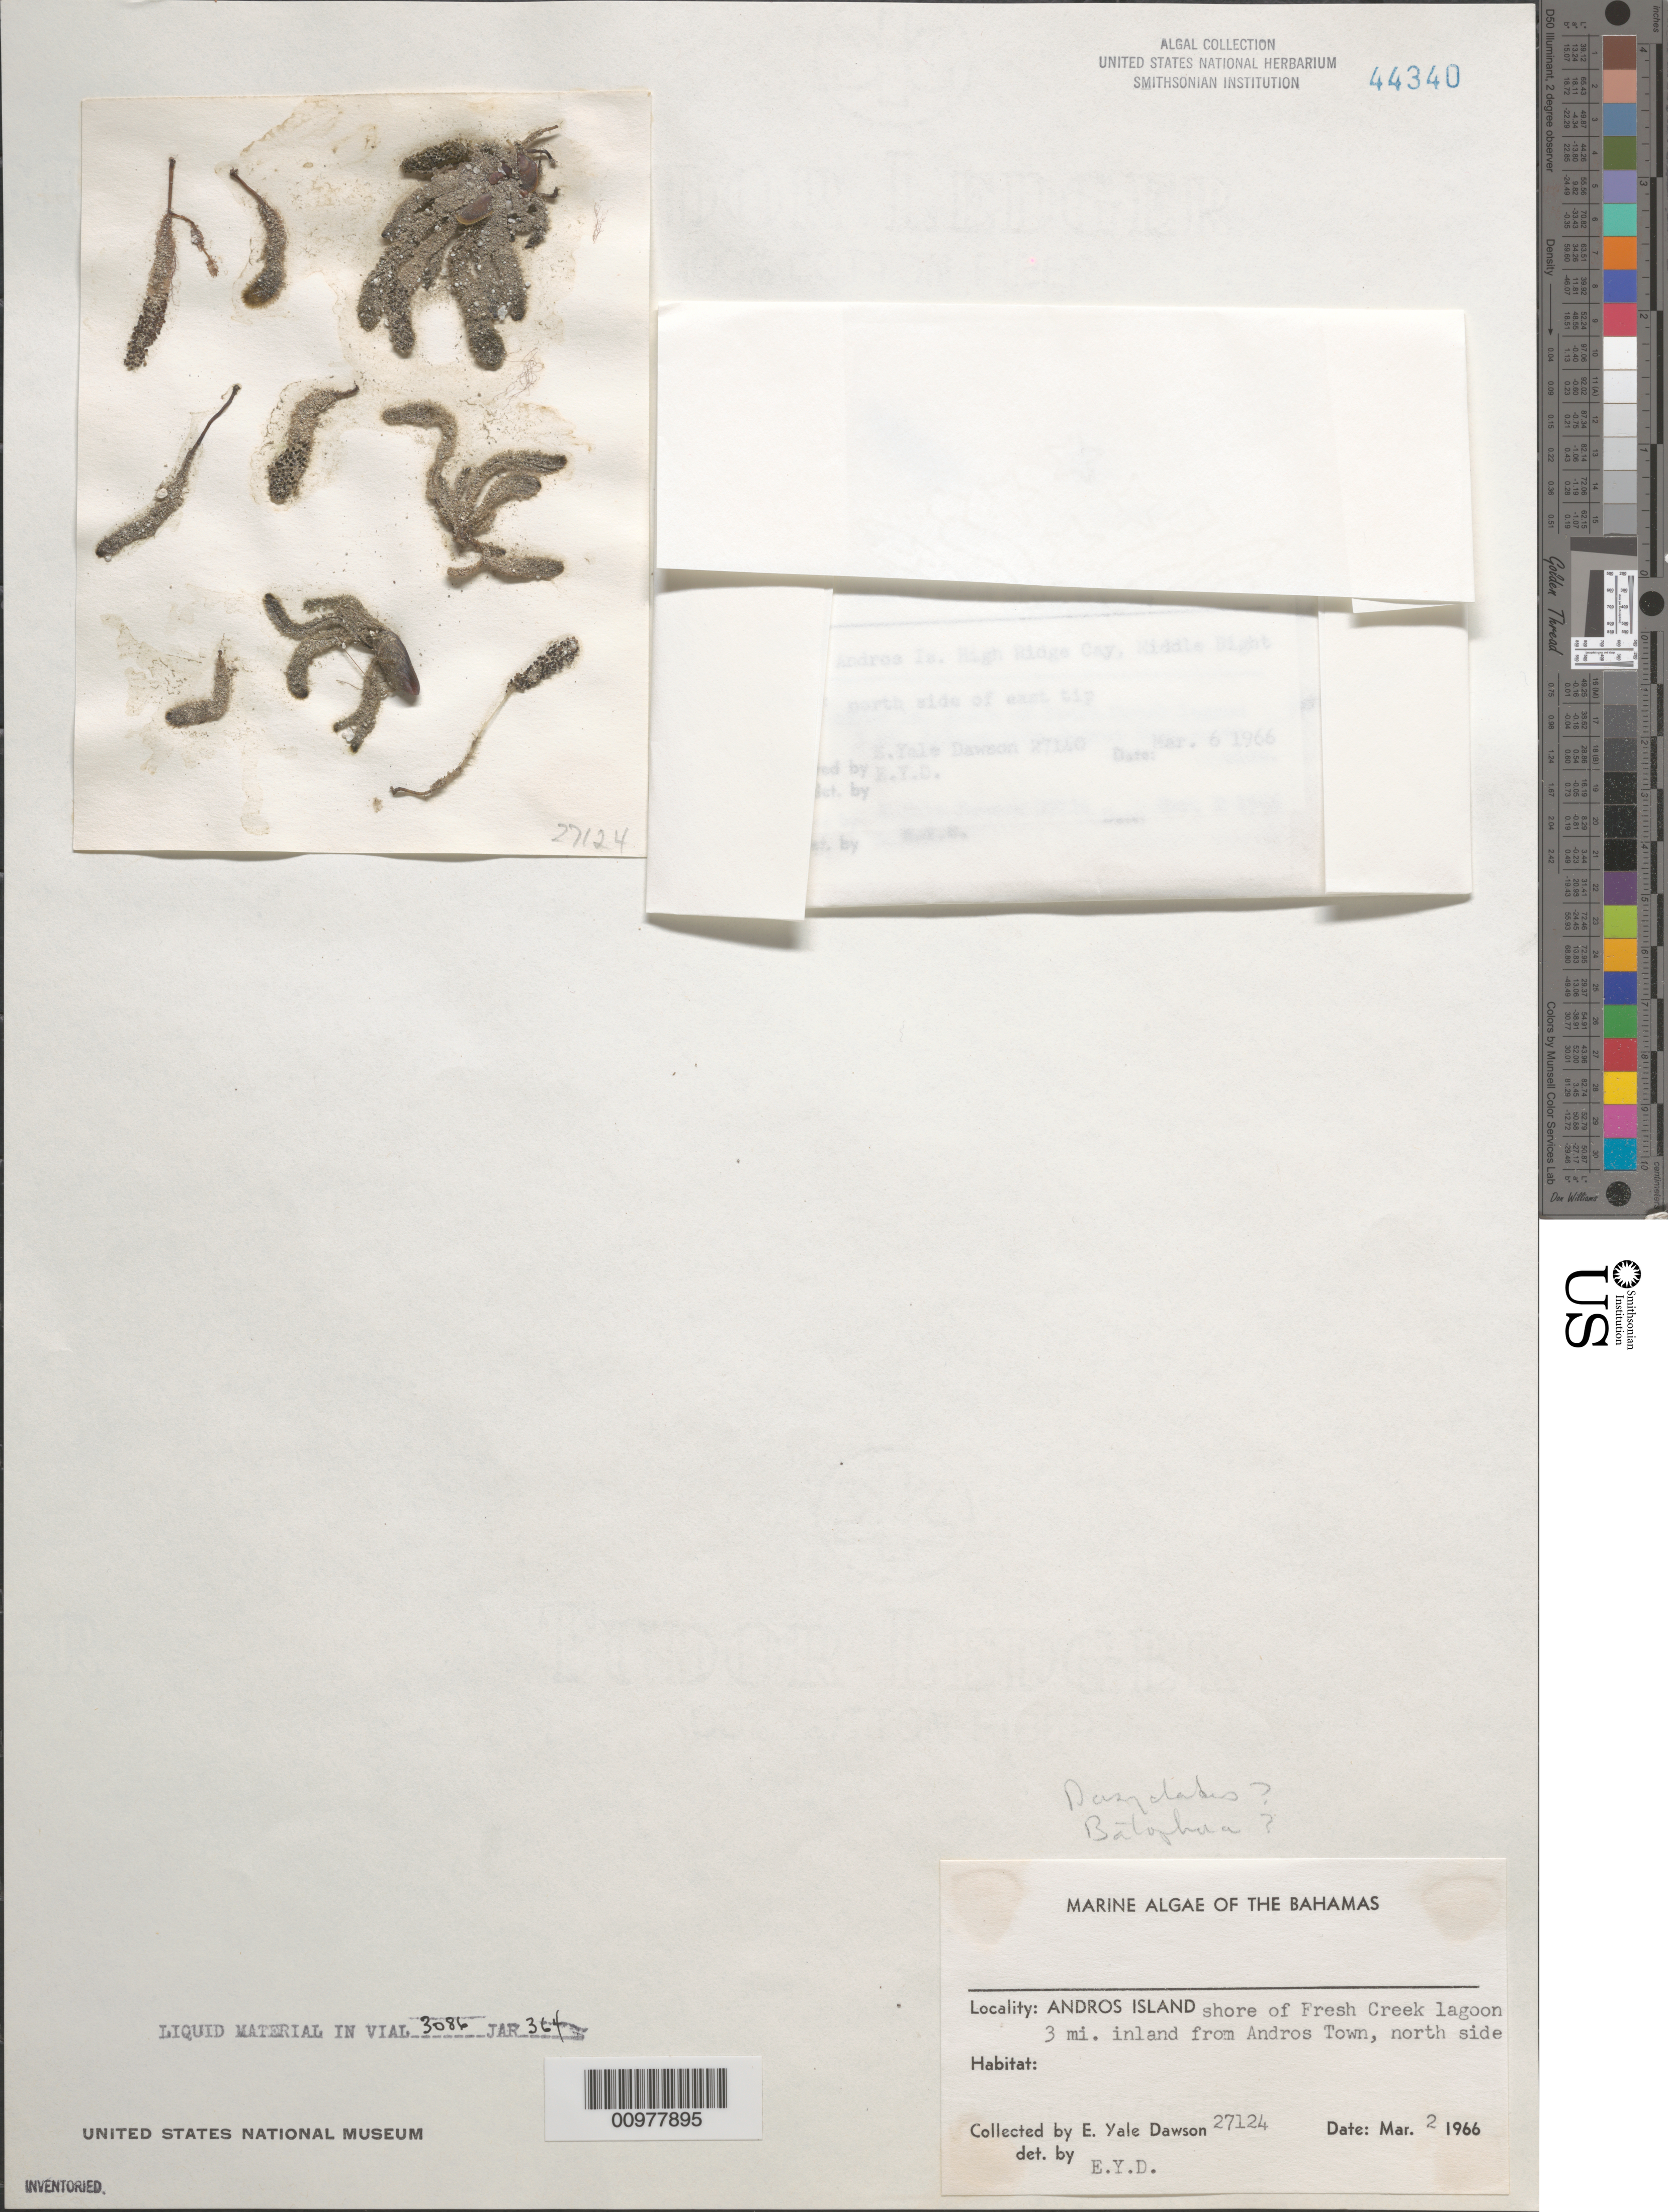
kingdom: Plantae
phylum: Chlorophyta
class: Ulvophyceae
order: Dasycladales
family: Dasycladaceae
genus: Dasycladus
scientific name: Dasycladus sp.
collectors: E. Y. Dawson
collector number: EYD 27124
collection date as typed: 02 Mar 1966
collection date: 1966-03-02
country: Bahamas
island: Andros Island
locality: Fresh Creek lagoon shore, 3 miles inland from Andros Town, north side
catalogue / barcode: US 44340